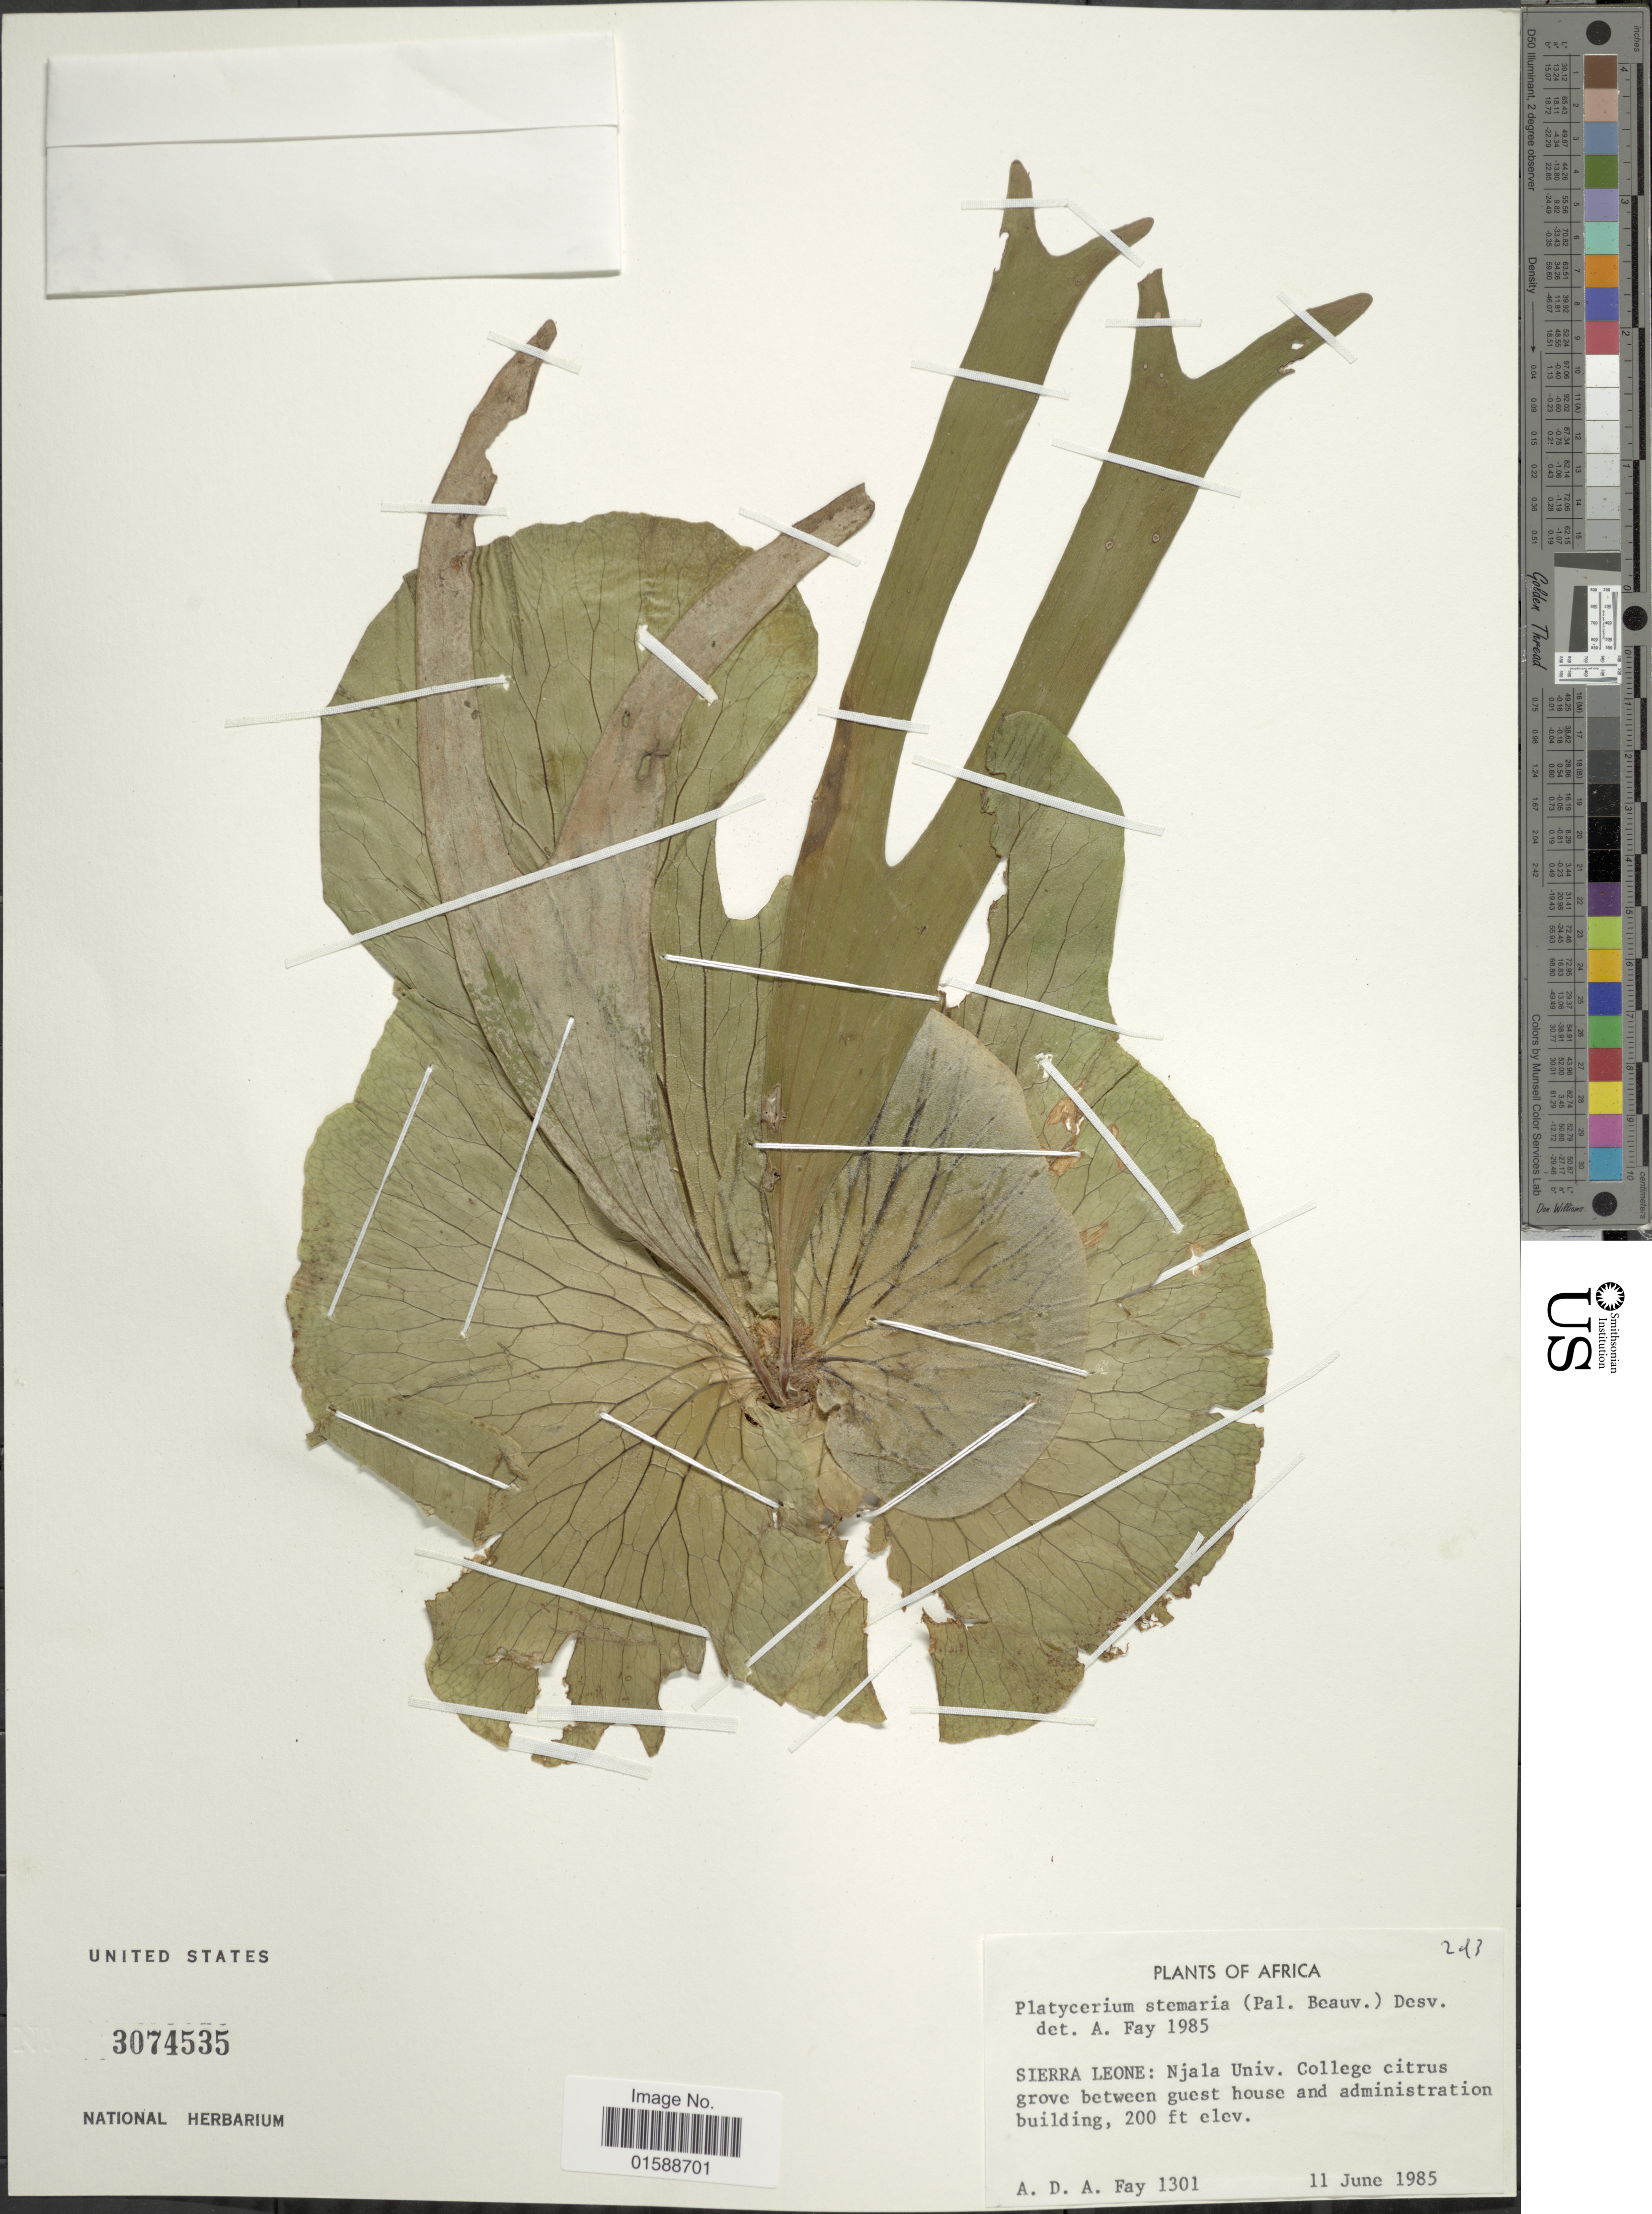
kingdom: Plantae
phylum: Tracheophyta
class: Polypodiopsida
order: Polypodiales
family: Polypodiaceae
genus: Platycerium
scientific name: Platycerium stemaria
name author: (P. Beauv.) Desv.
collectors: A. Fay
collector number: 1301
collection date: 1985-06-11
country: Sierra Leone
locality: Njala Univ. College citrus grove between guest house and administration building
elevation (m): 61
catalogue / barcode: US 3074535